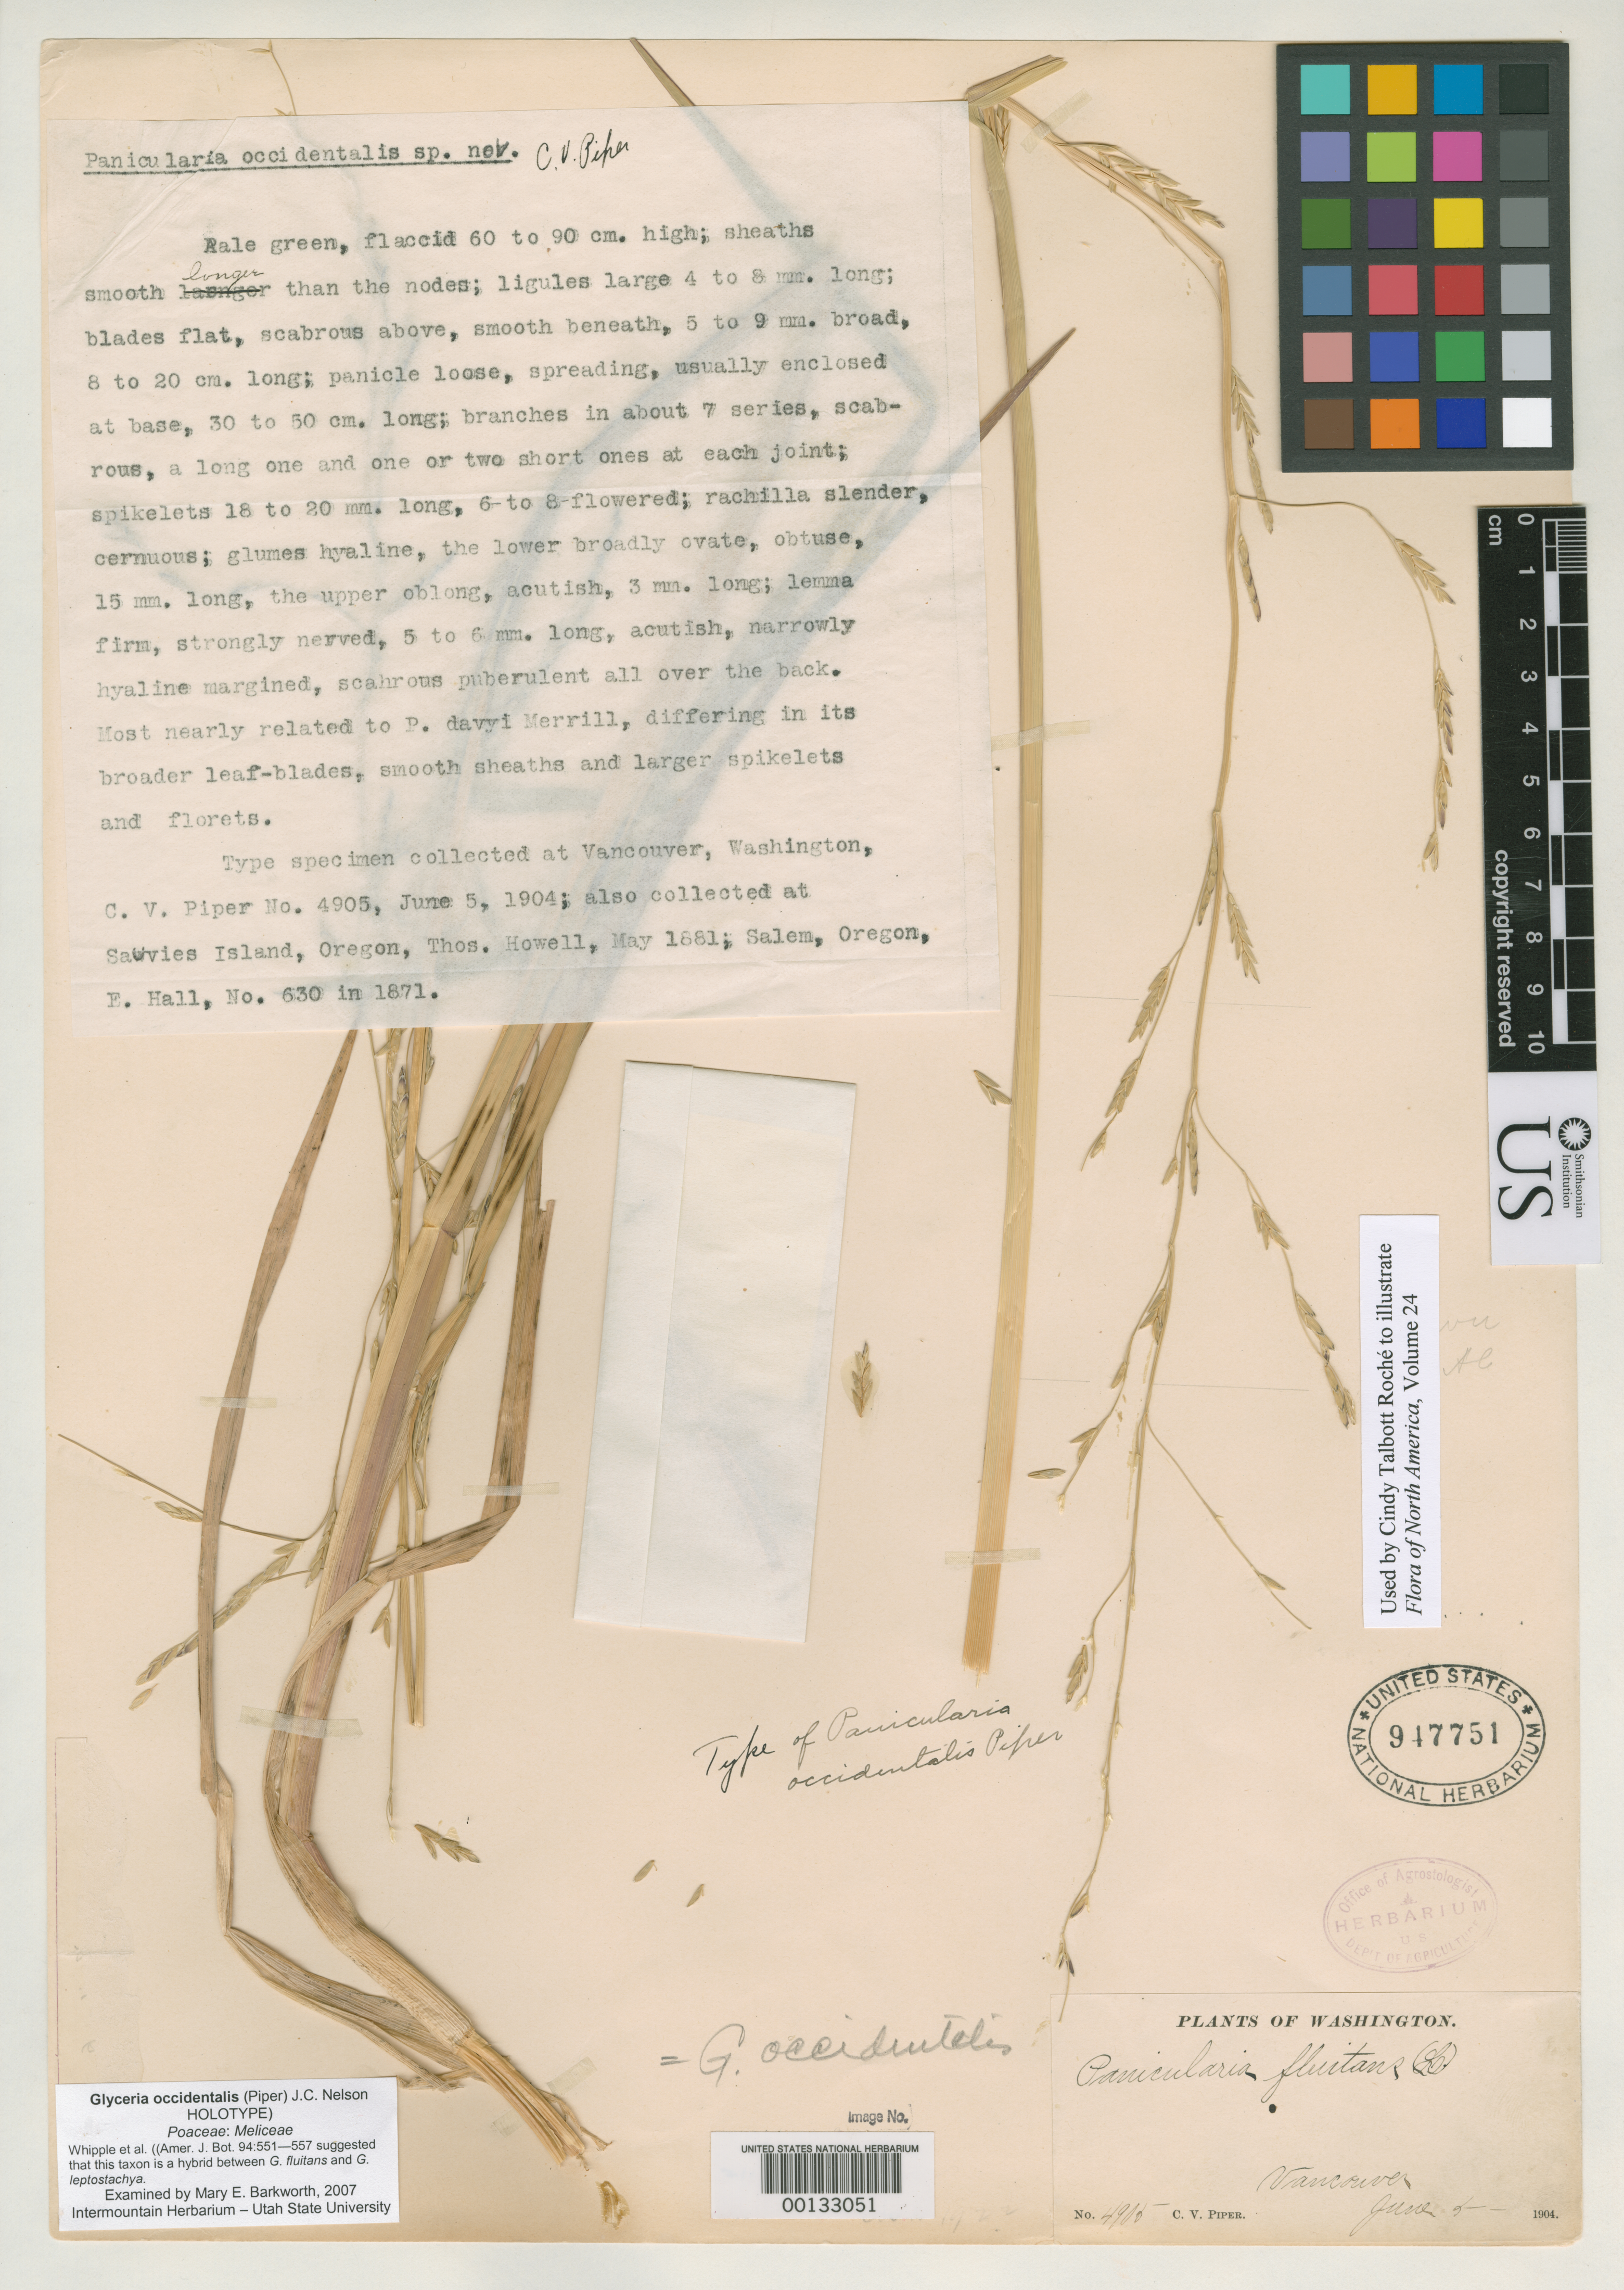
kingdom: Plantae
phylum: Tracheophyta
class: Liliopsida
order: Poales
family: Poaceae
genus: Panicularia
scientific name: Panicularia occidentalis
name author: Piper in Piper & Beattie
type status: Holotype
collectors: C. V. Piper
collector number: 4905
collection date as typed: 05 Jun 1904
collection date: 1904-06-05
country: United States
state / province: Washington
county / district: Clark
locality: Vancouver.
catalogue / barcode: US 947751